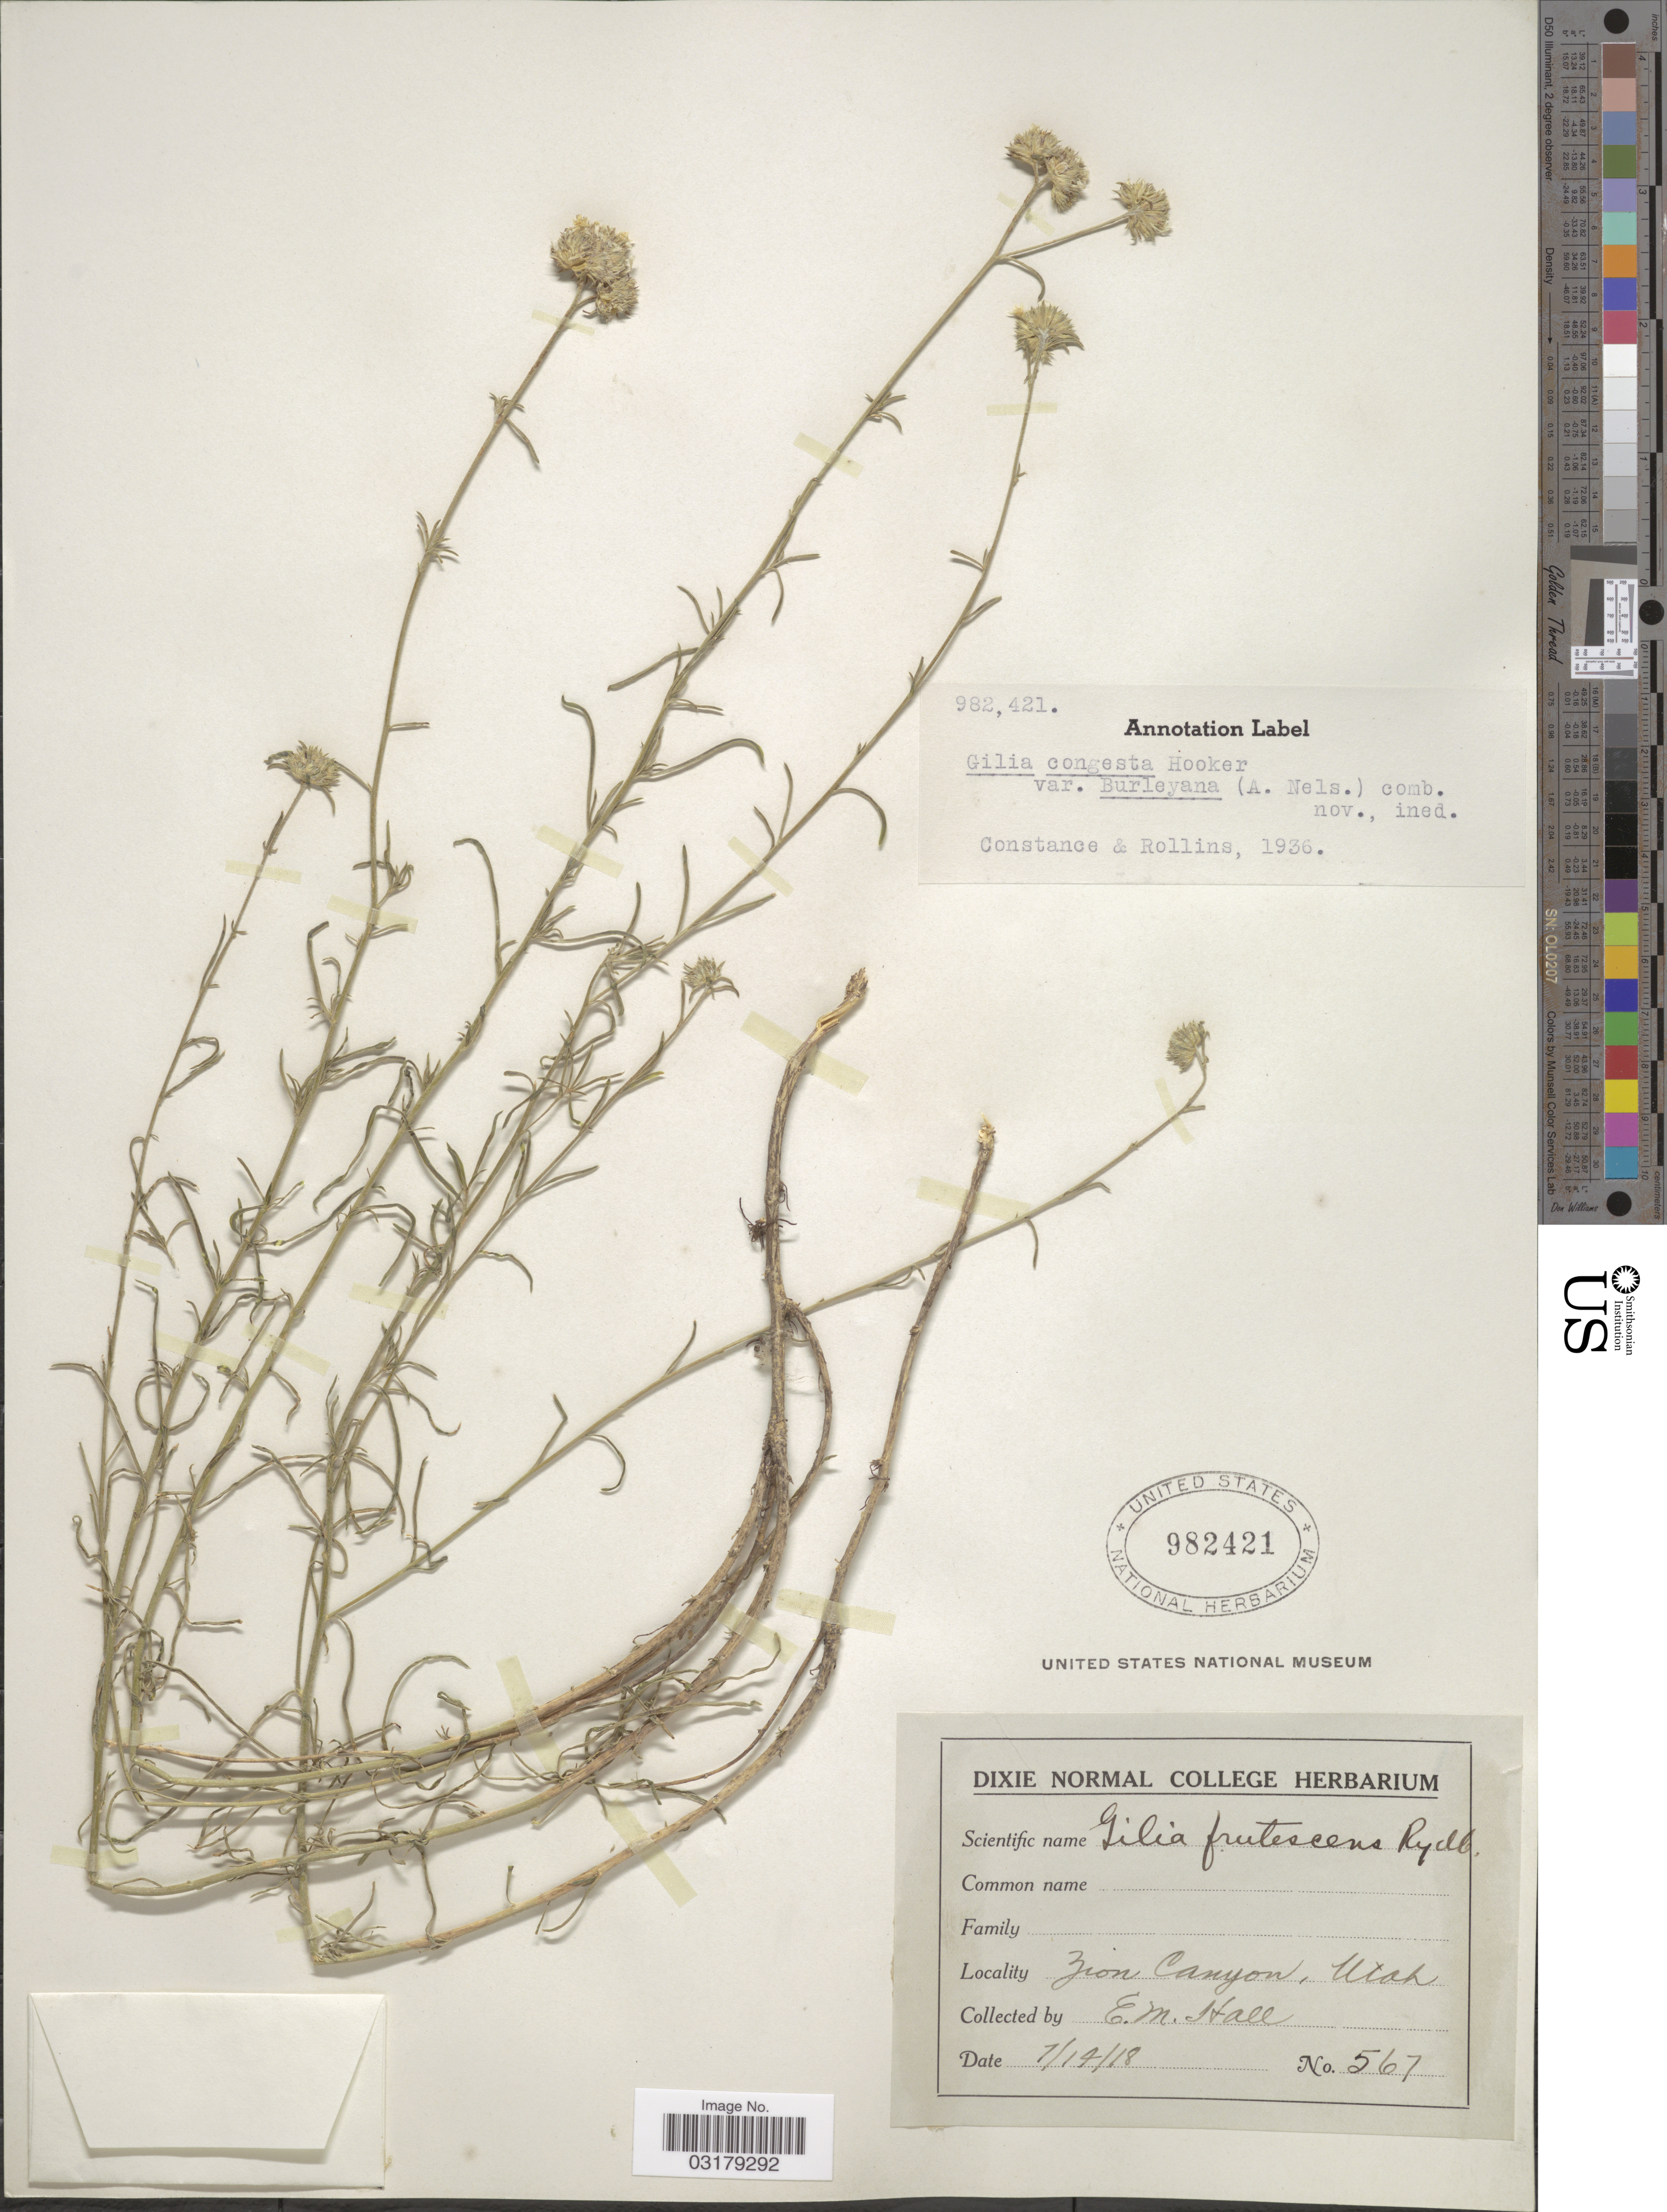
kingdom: Plantae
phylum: Tracheophyta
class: Magnoliopsida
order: Ericales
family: Polemoniaceae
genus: Ipomopsis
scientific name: Ipomopsis congesta subsp. frutescens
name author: (Rydb.) A.G. Day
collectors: E. Hall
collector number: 567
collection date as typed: Transcribed d/m/y: 14/7/18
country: United States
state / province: Utah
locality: Zion Canyon, Utah.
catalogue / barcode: US 982421